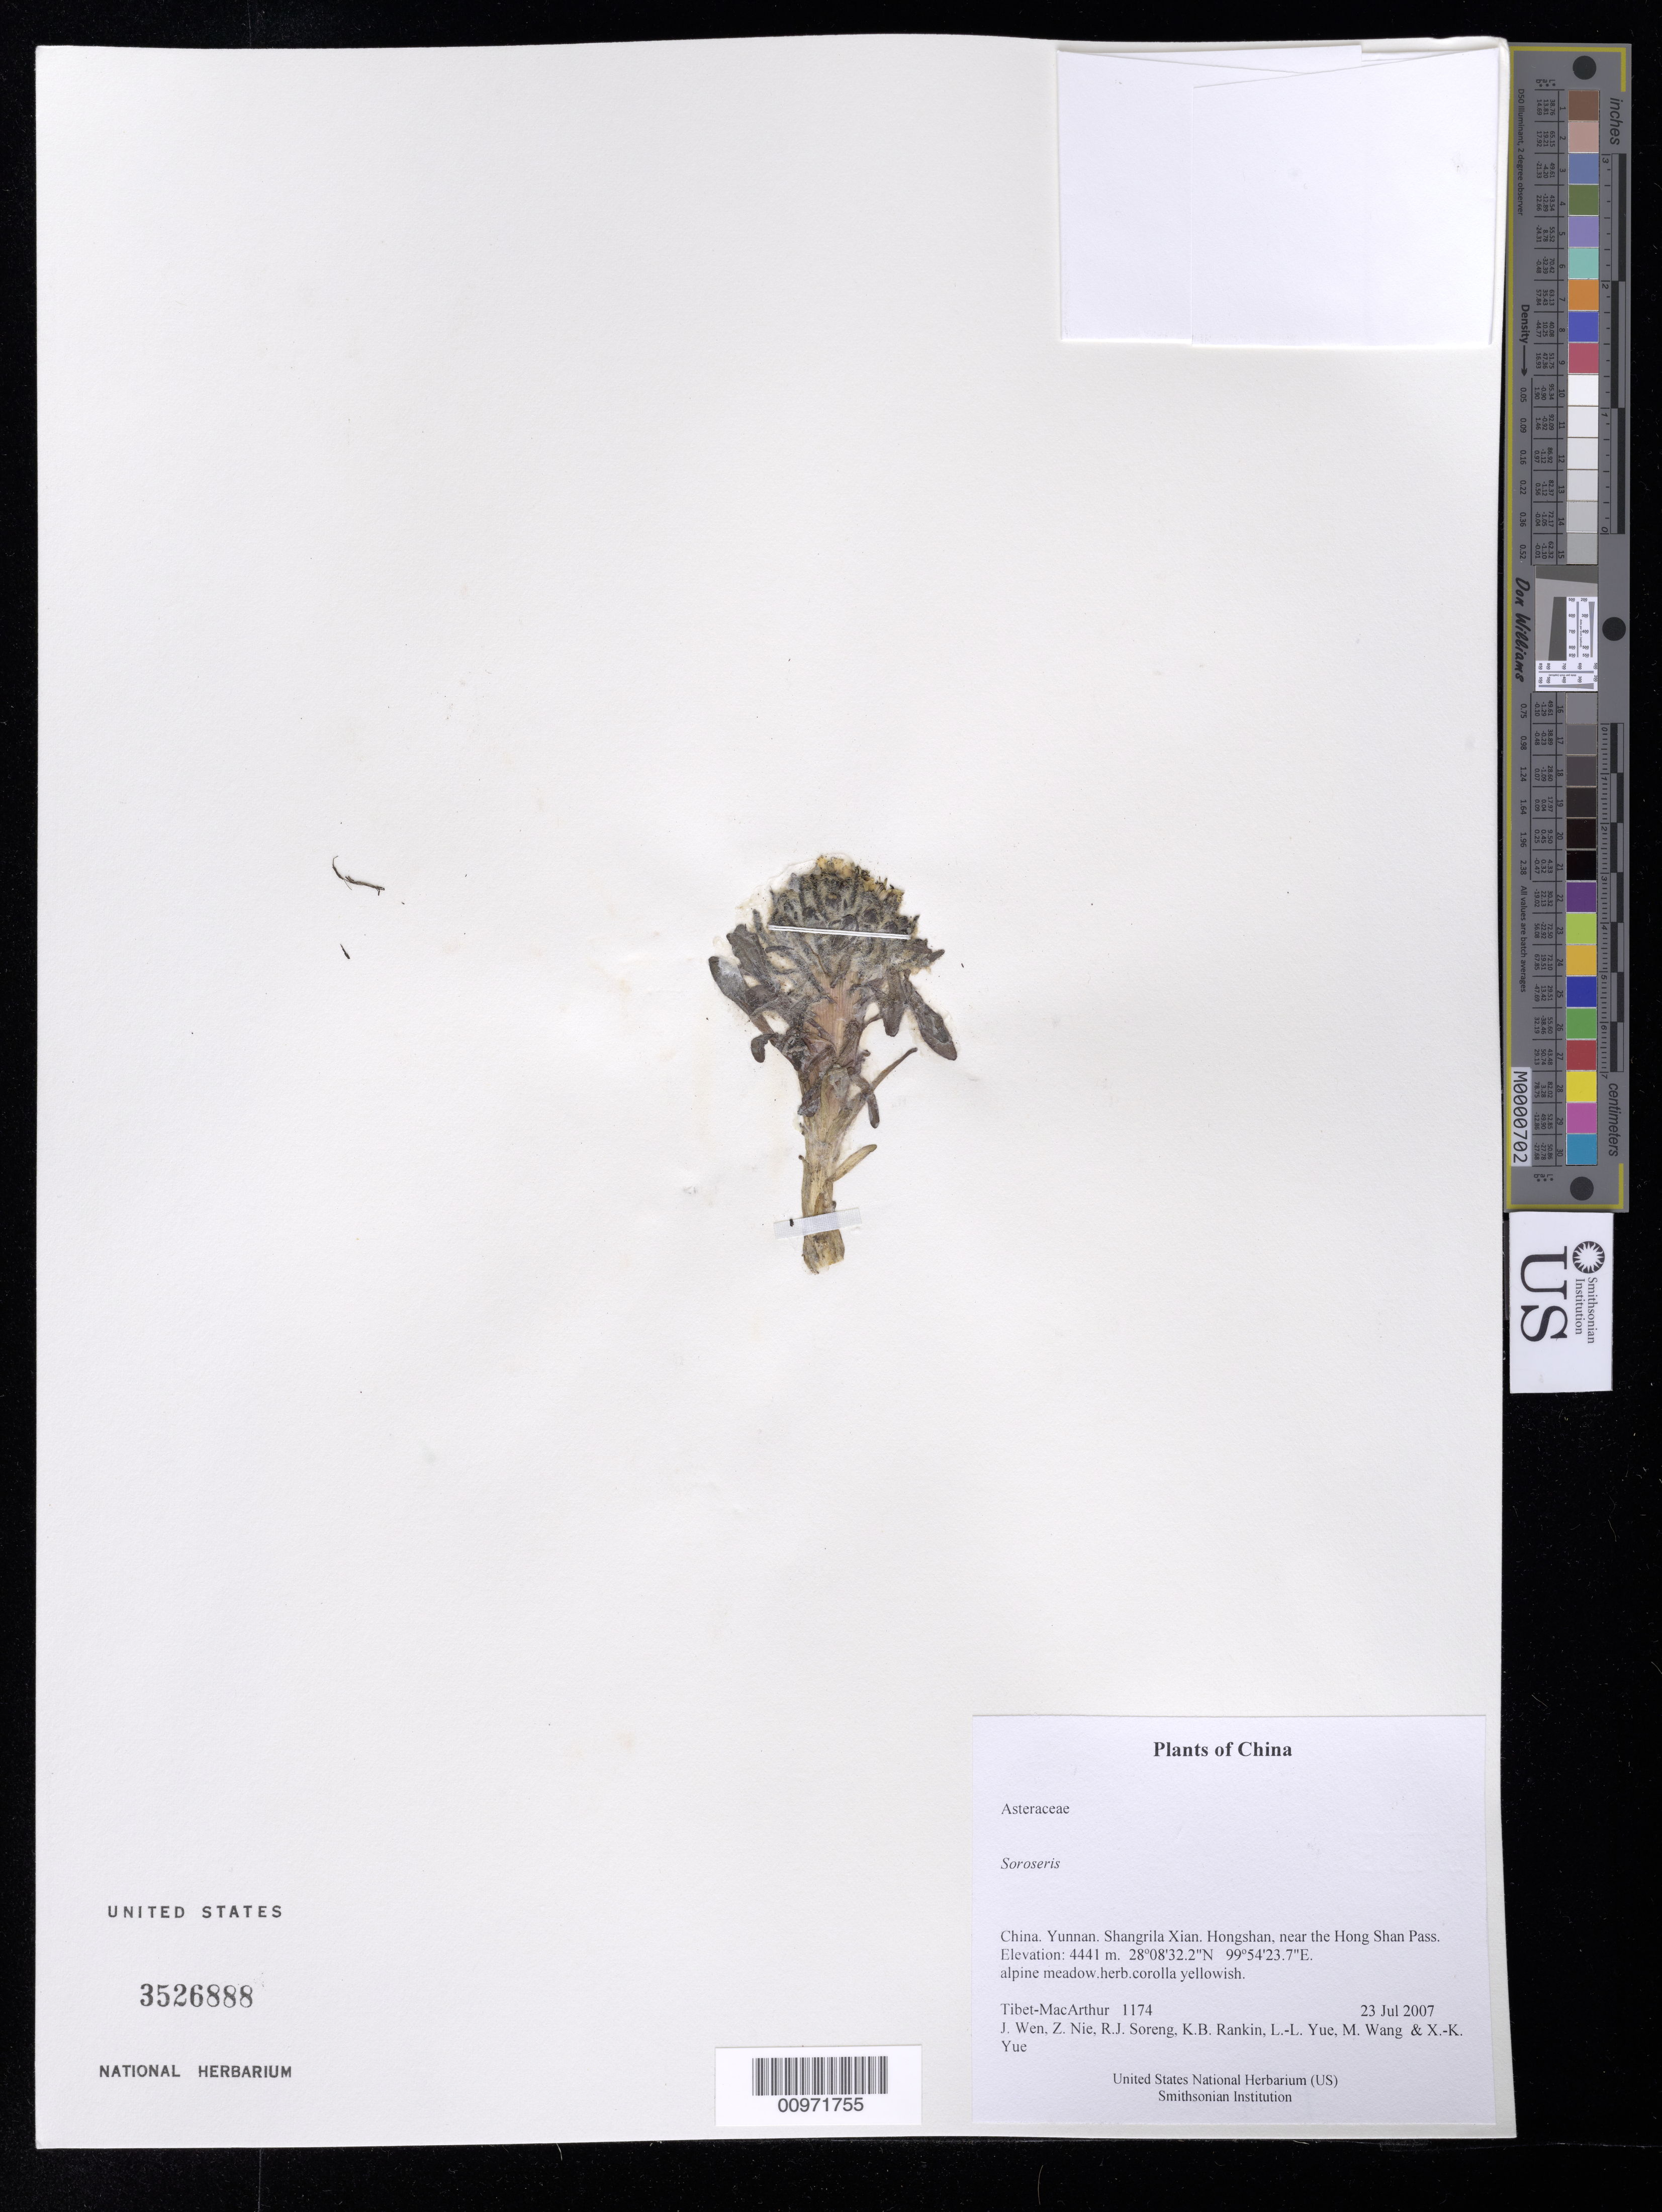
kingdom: Plantae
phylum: Tracheophyta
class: Magnoliopsida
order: Asterales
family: Asteraceae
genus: Soroseris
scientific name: Soroseris sp.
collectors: Tibet-MacArthur, J. Wen, Z. Nie, R. J. Soreng, K. Rankin, L. Yue, M. Wang & X. Yue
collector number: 1174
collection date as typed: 23 Jul 2007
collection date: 2007-07-23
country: China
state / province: Yunnan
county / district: Shangrila Xian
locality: Hongshan, near the Hong Shan Pass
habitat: alpine meadow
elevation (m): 4441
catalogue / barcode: US 3526888